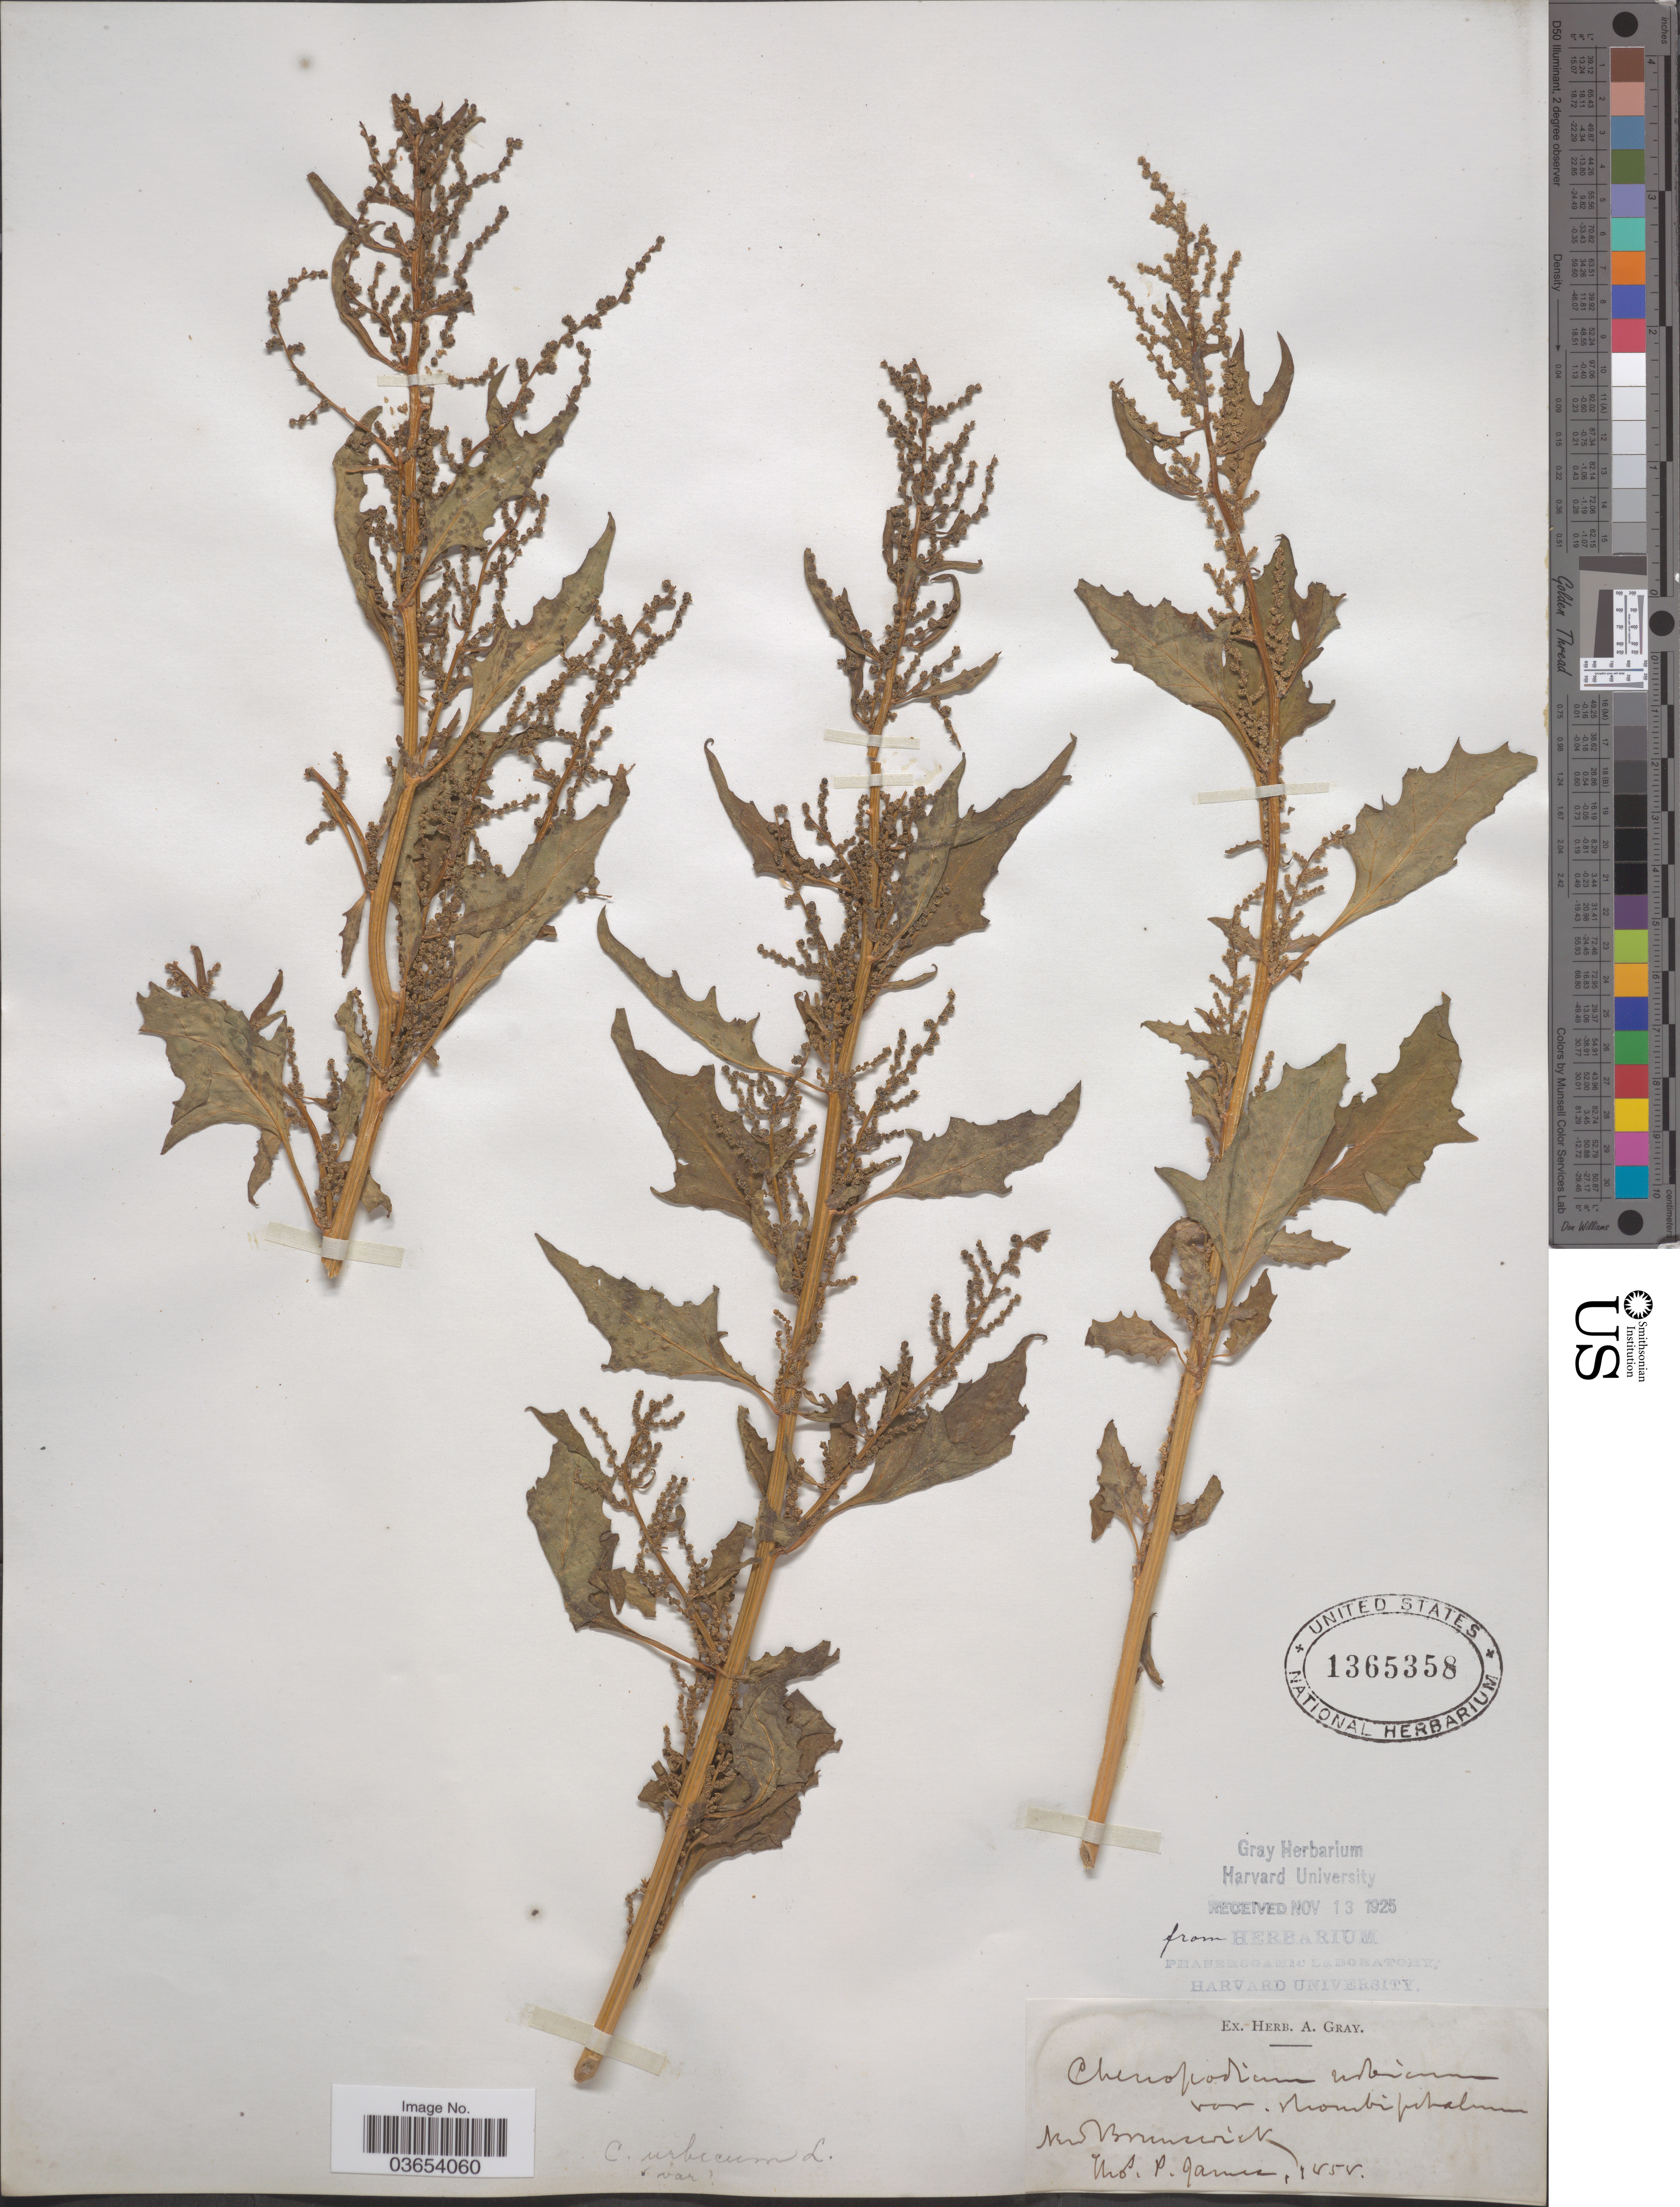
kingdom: Plantae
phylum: Tracheophyta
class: Magnoliopsida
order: Caryophyllales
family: Amaranthaceae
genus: Chenopodium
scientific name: Chenopodium urbicum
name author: L.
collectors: T. Garner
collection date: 1854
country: Canada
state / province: New Brunswick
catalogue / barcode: US 1365358